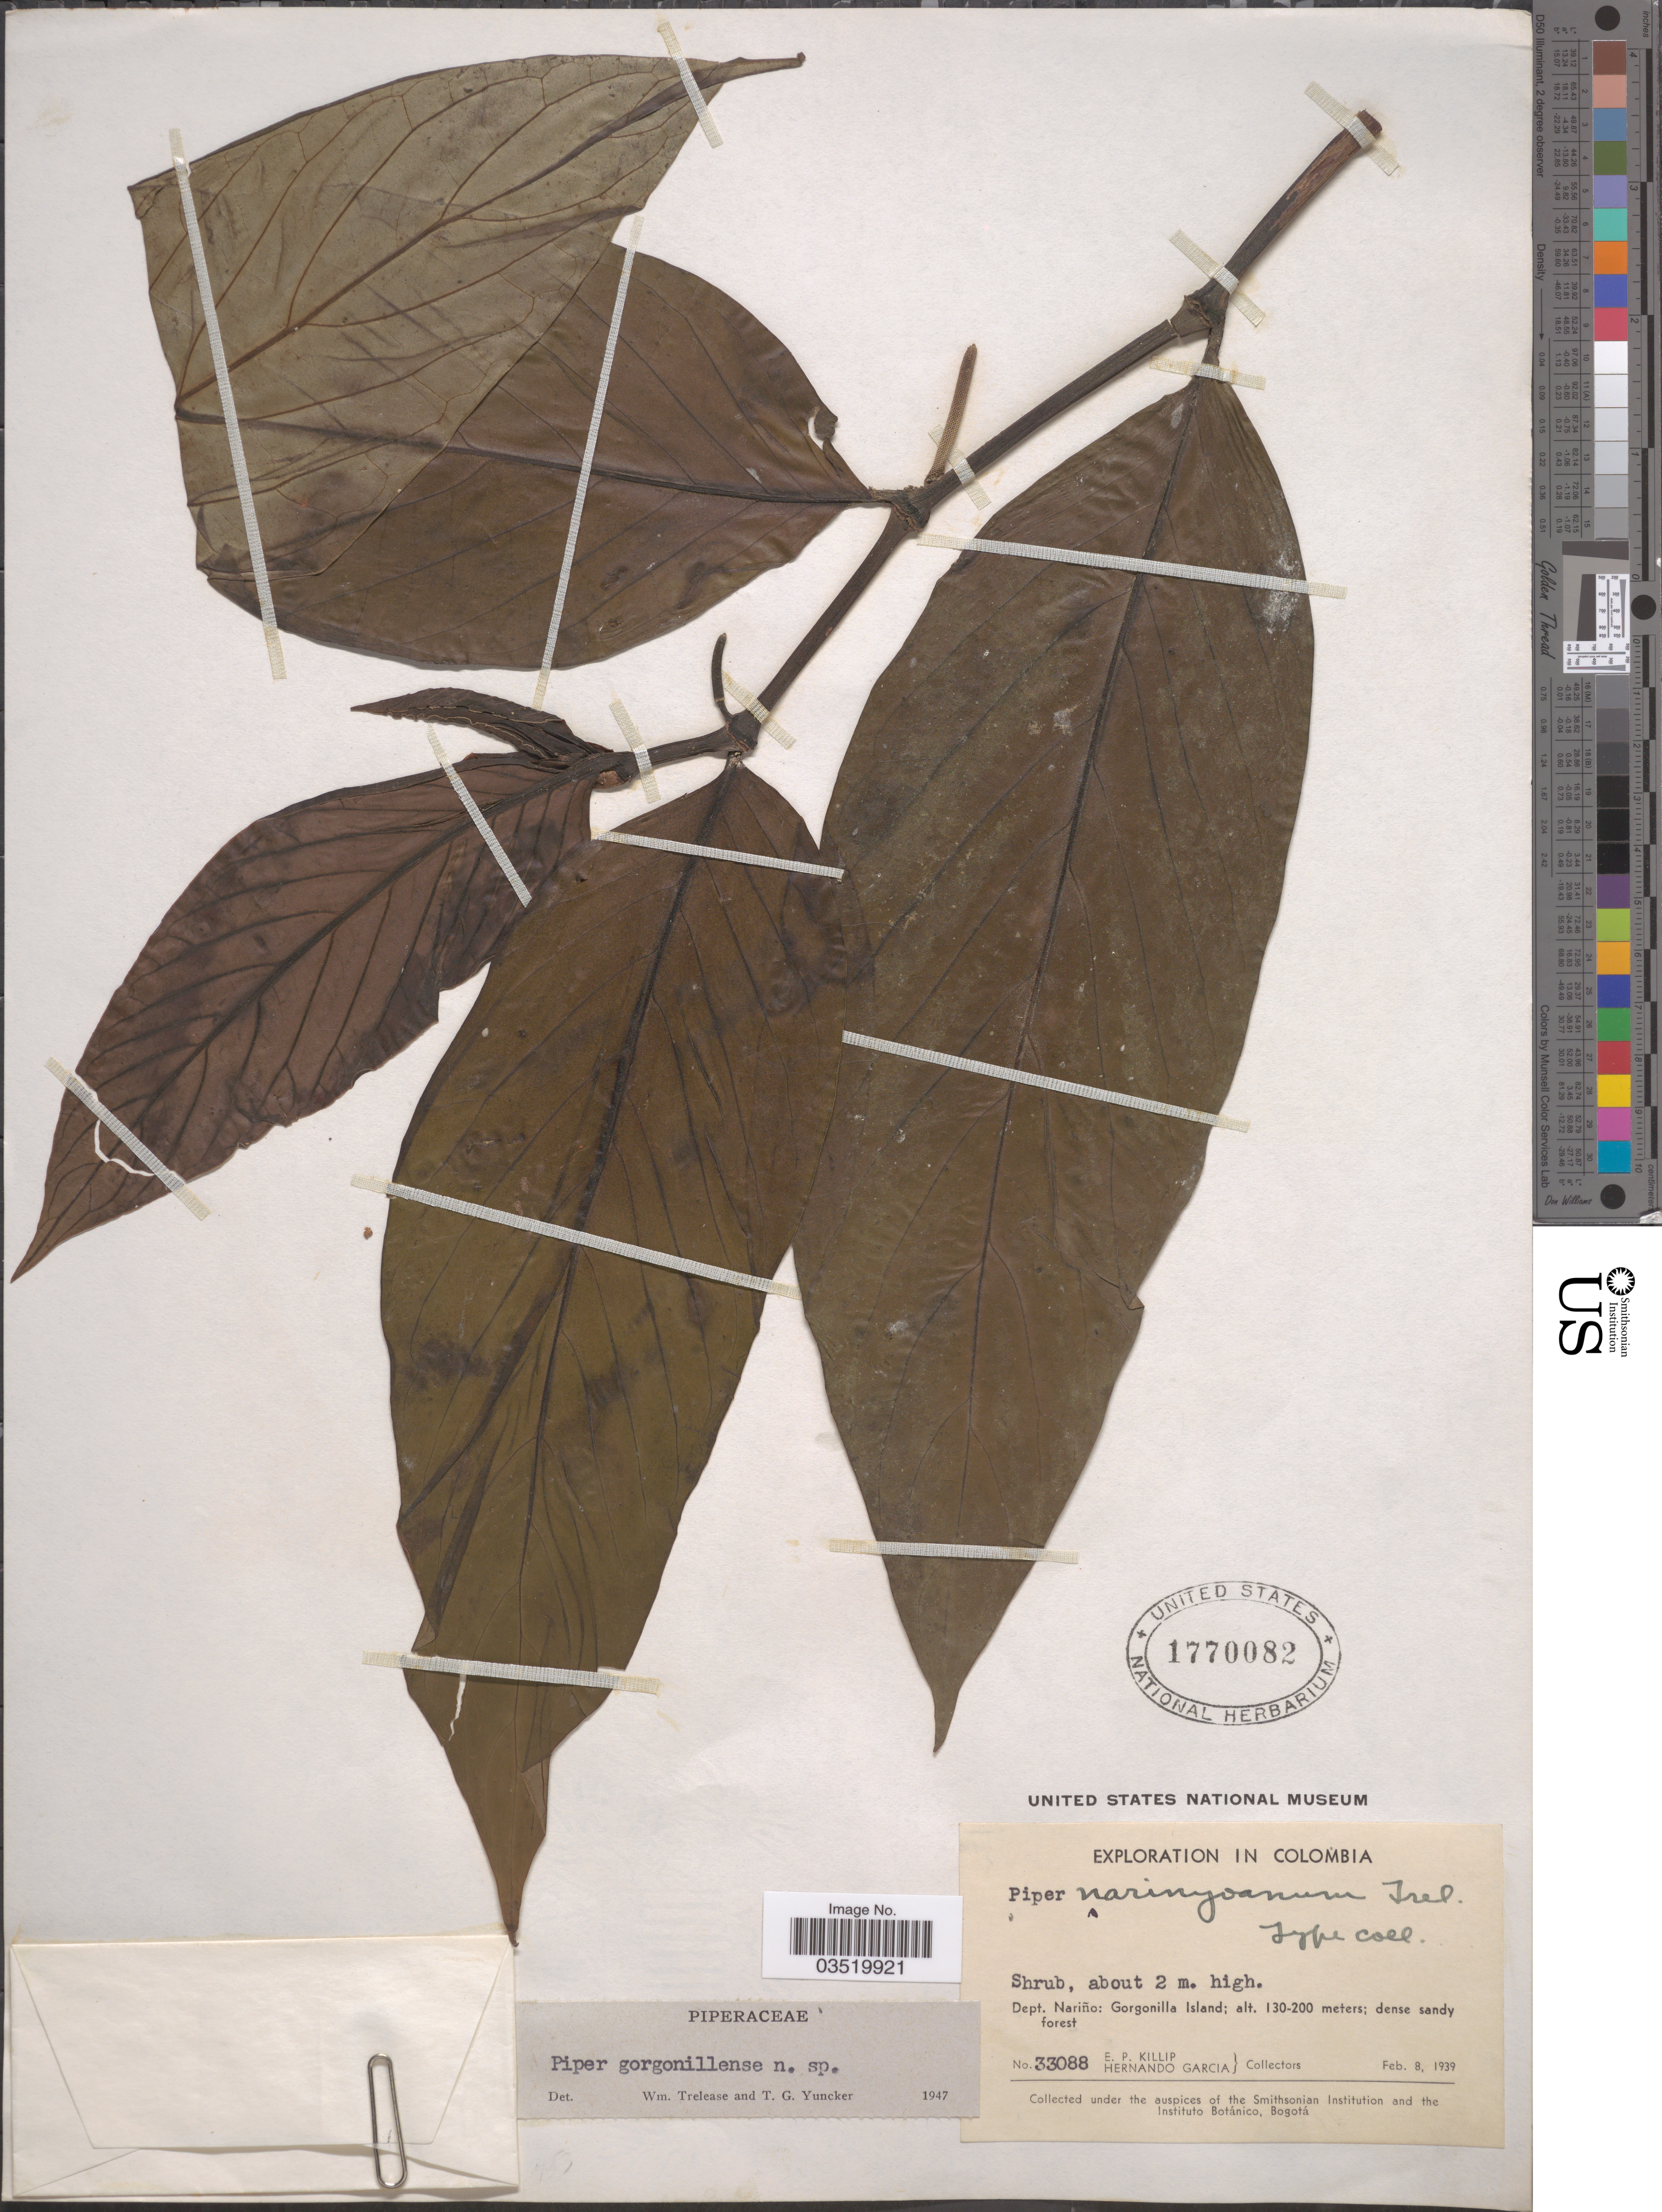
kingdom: Plantae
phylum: Tracheophyta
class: Magnoliopsida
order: Piperales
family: Piperaceae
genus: Piper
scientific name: Piper gorgonillense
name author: Trel. & Yunck.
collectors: E. P. Killip & H. Garcia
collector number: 33088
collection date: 1939-02-08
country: Colombia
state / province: Nariño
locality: Dept. Nariño: Gorgonilla Island.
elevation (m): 130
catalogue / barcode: US 1770082